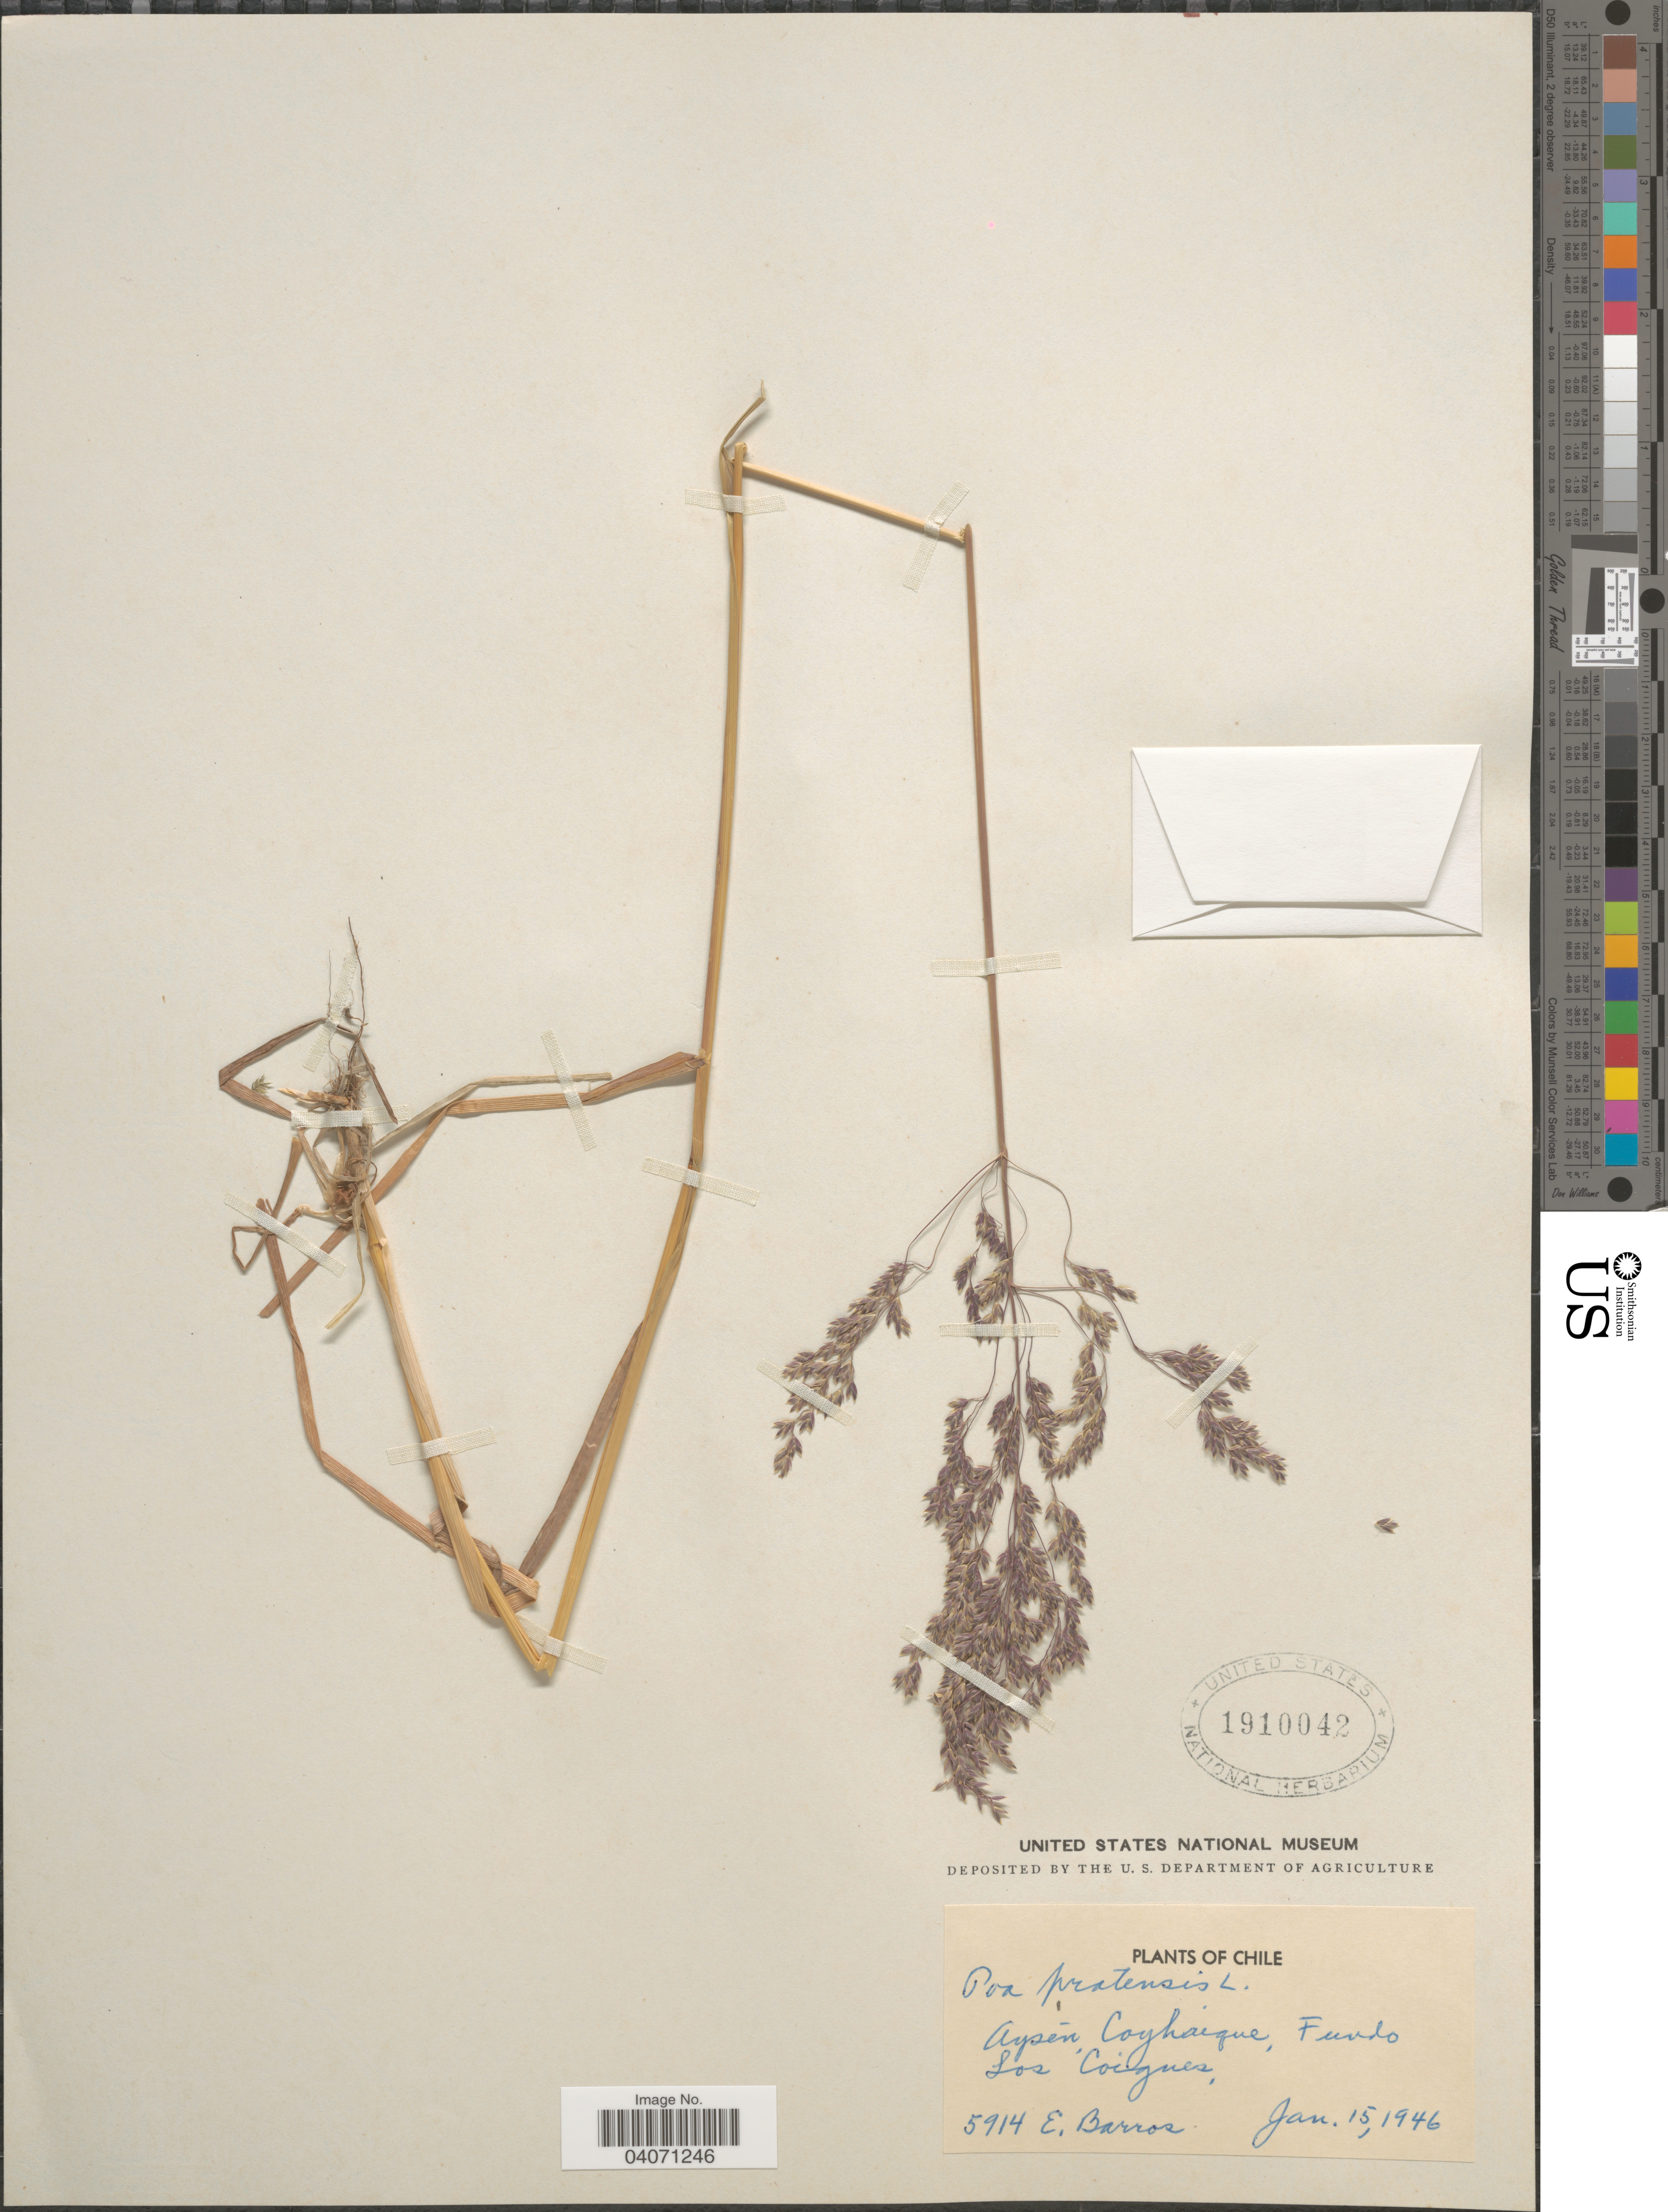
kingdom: Plantae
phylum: Tracheophyta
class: Liliopsida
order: Poales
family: Poaceae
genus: Poa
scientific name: Poa pratensis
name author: L.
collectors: E. Barros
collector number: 5914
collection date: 1946-01-15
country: Chile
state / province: Aisén (XI)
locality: Aysén, Coyhaique, Fundo Los Coigues.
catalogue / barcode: US 1910042